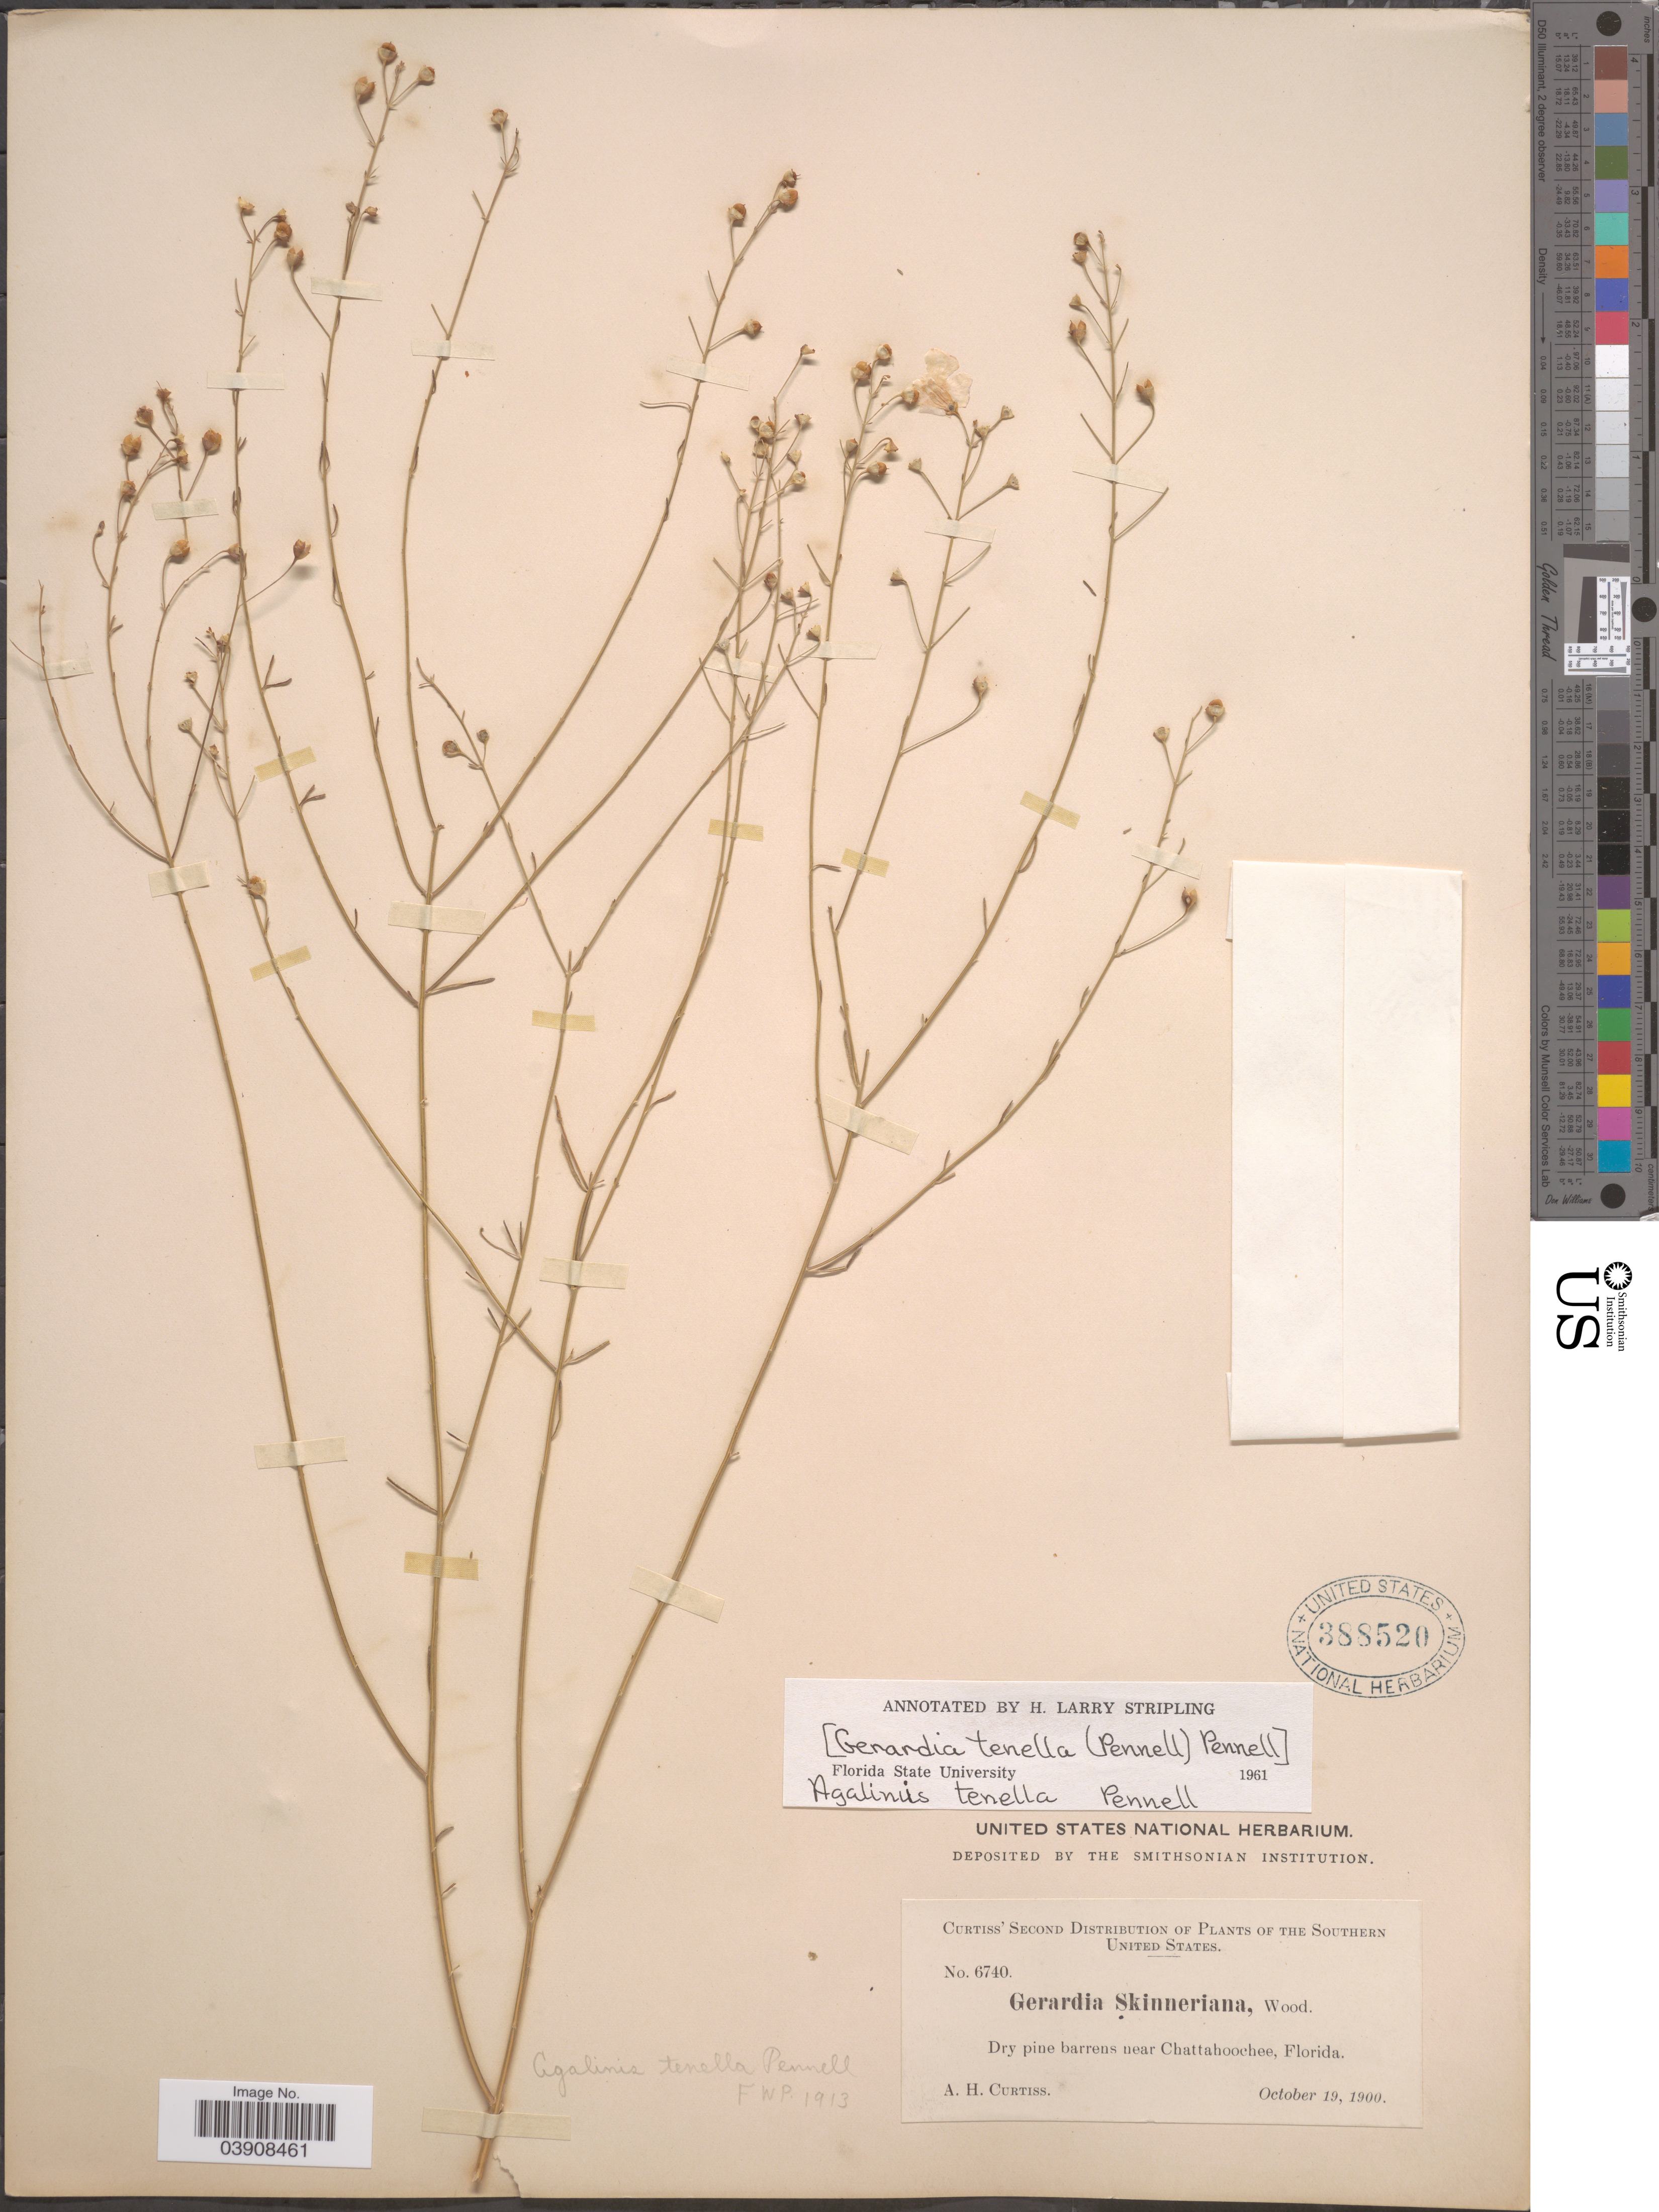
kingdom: Plantae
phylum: Tracheophyta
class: Magnoliopsida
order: Lamiales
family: Orobanchaceae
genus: Agalinis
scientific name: Agalinis tenella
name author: Pennell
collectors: A. H. Curtiss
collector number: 6740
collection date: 1900-10-19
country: United States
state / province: Florida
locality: Southern United States. Dry pine barrens near Chattahoochee.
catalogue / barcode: US 388520